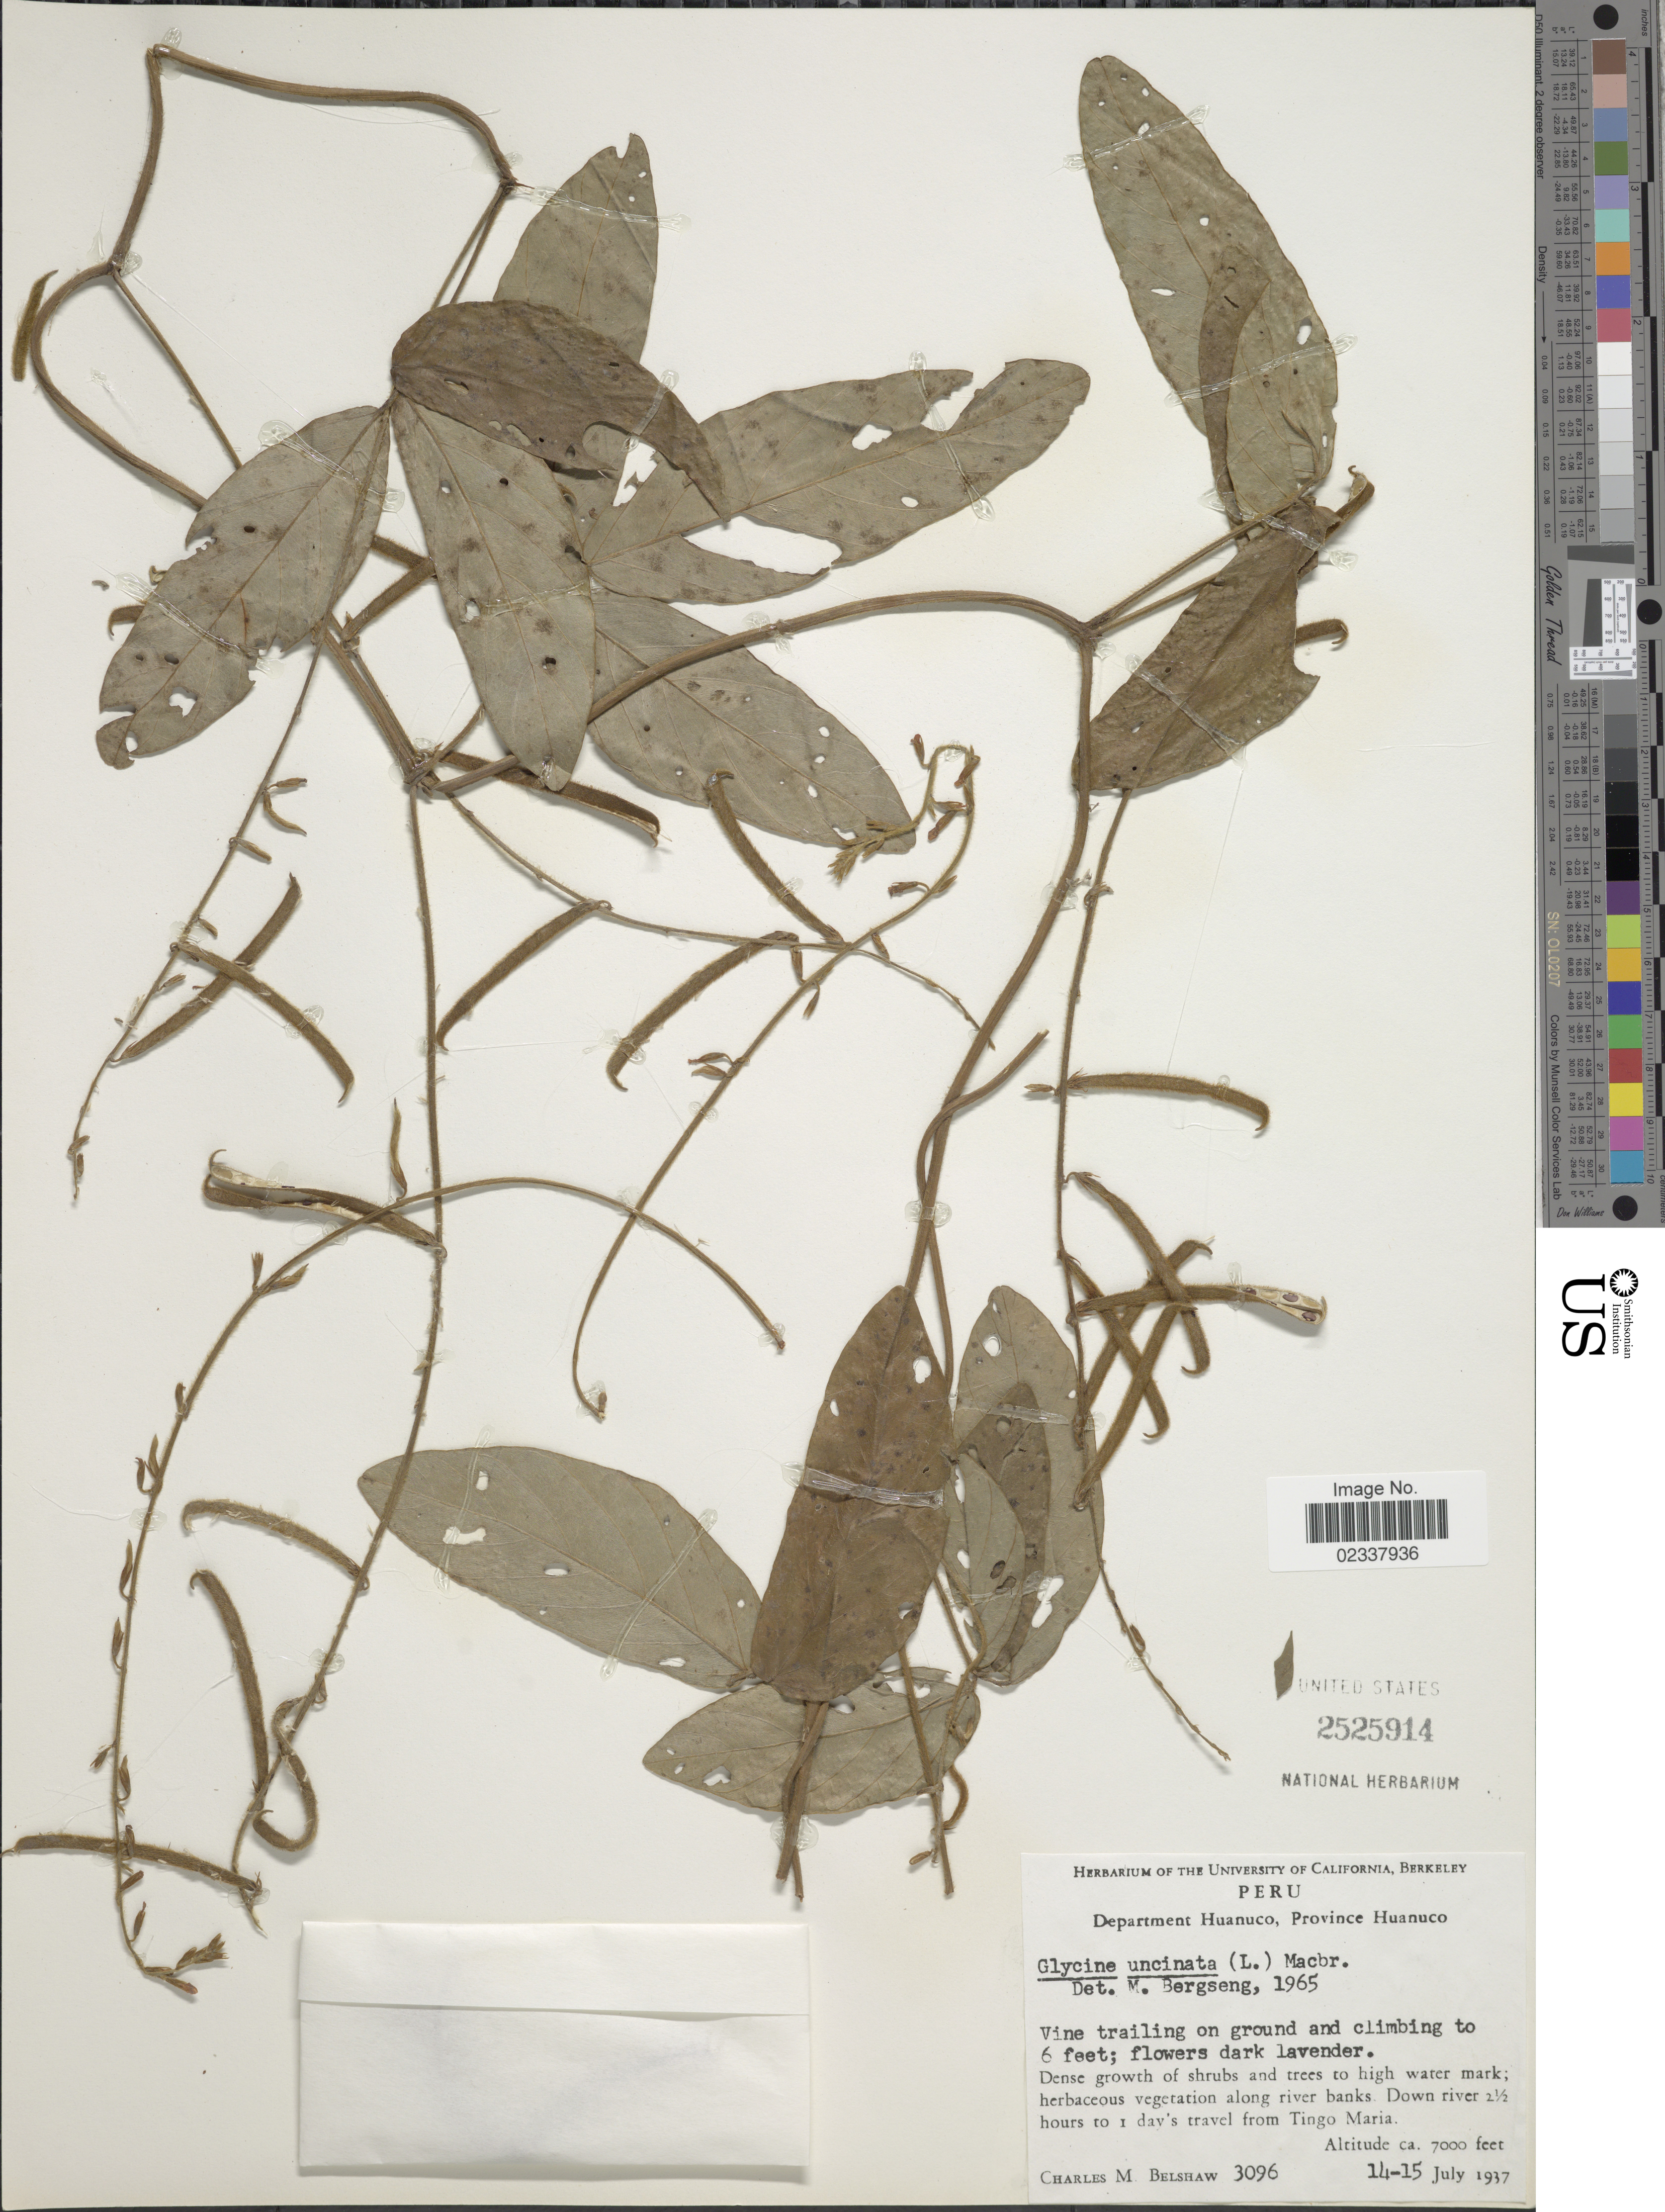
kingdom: Plantae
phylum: Tracheophyta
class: Magnoliopsida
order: Fabales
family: Fabaceae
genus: Teramnus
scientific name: Teramnus uncinatus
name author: (L.) Sw.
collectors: C. Shaw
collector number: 3096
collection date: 1937-07-14/1937-07-15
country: Peru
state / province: Huánuco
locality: Department Huanuco, Down river 2½ hours to 1 day's travel from Tingo Maria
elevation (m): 2134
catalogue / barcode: US 2525914